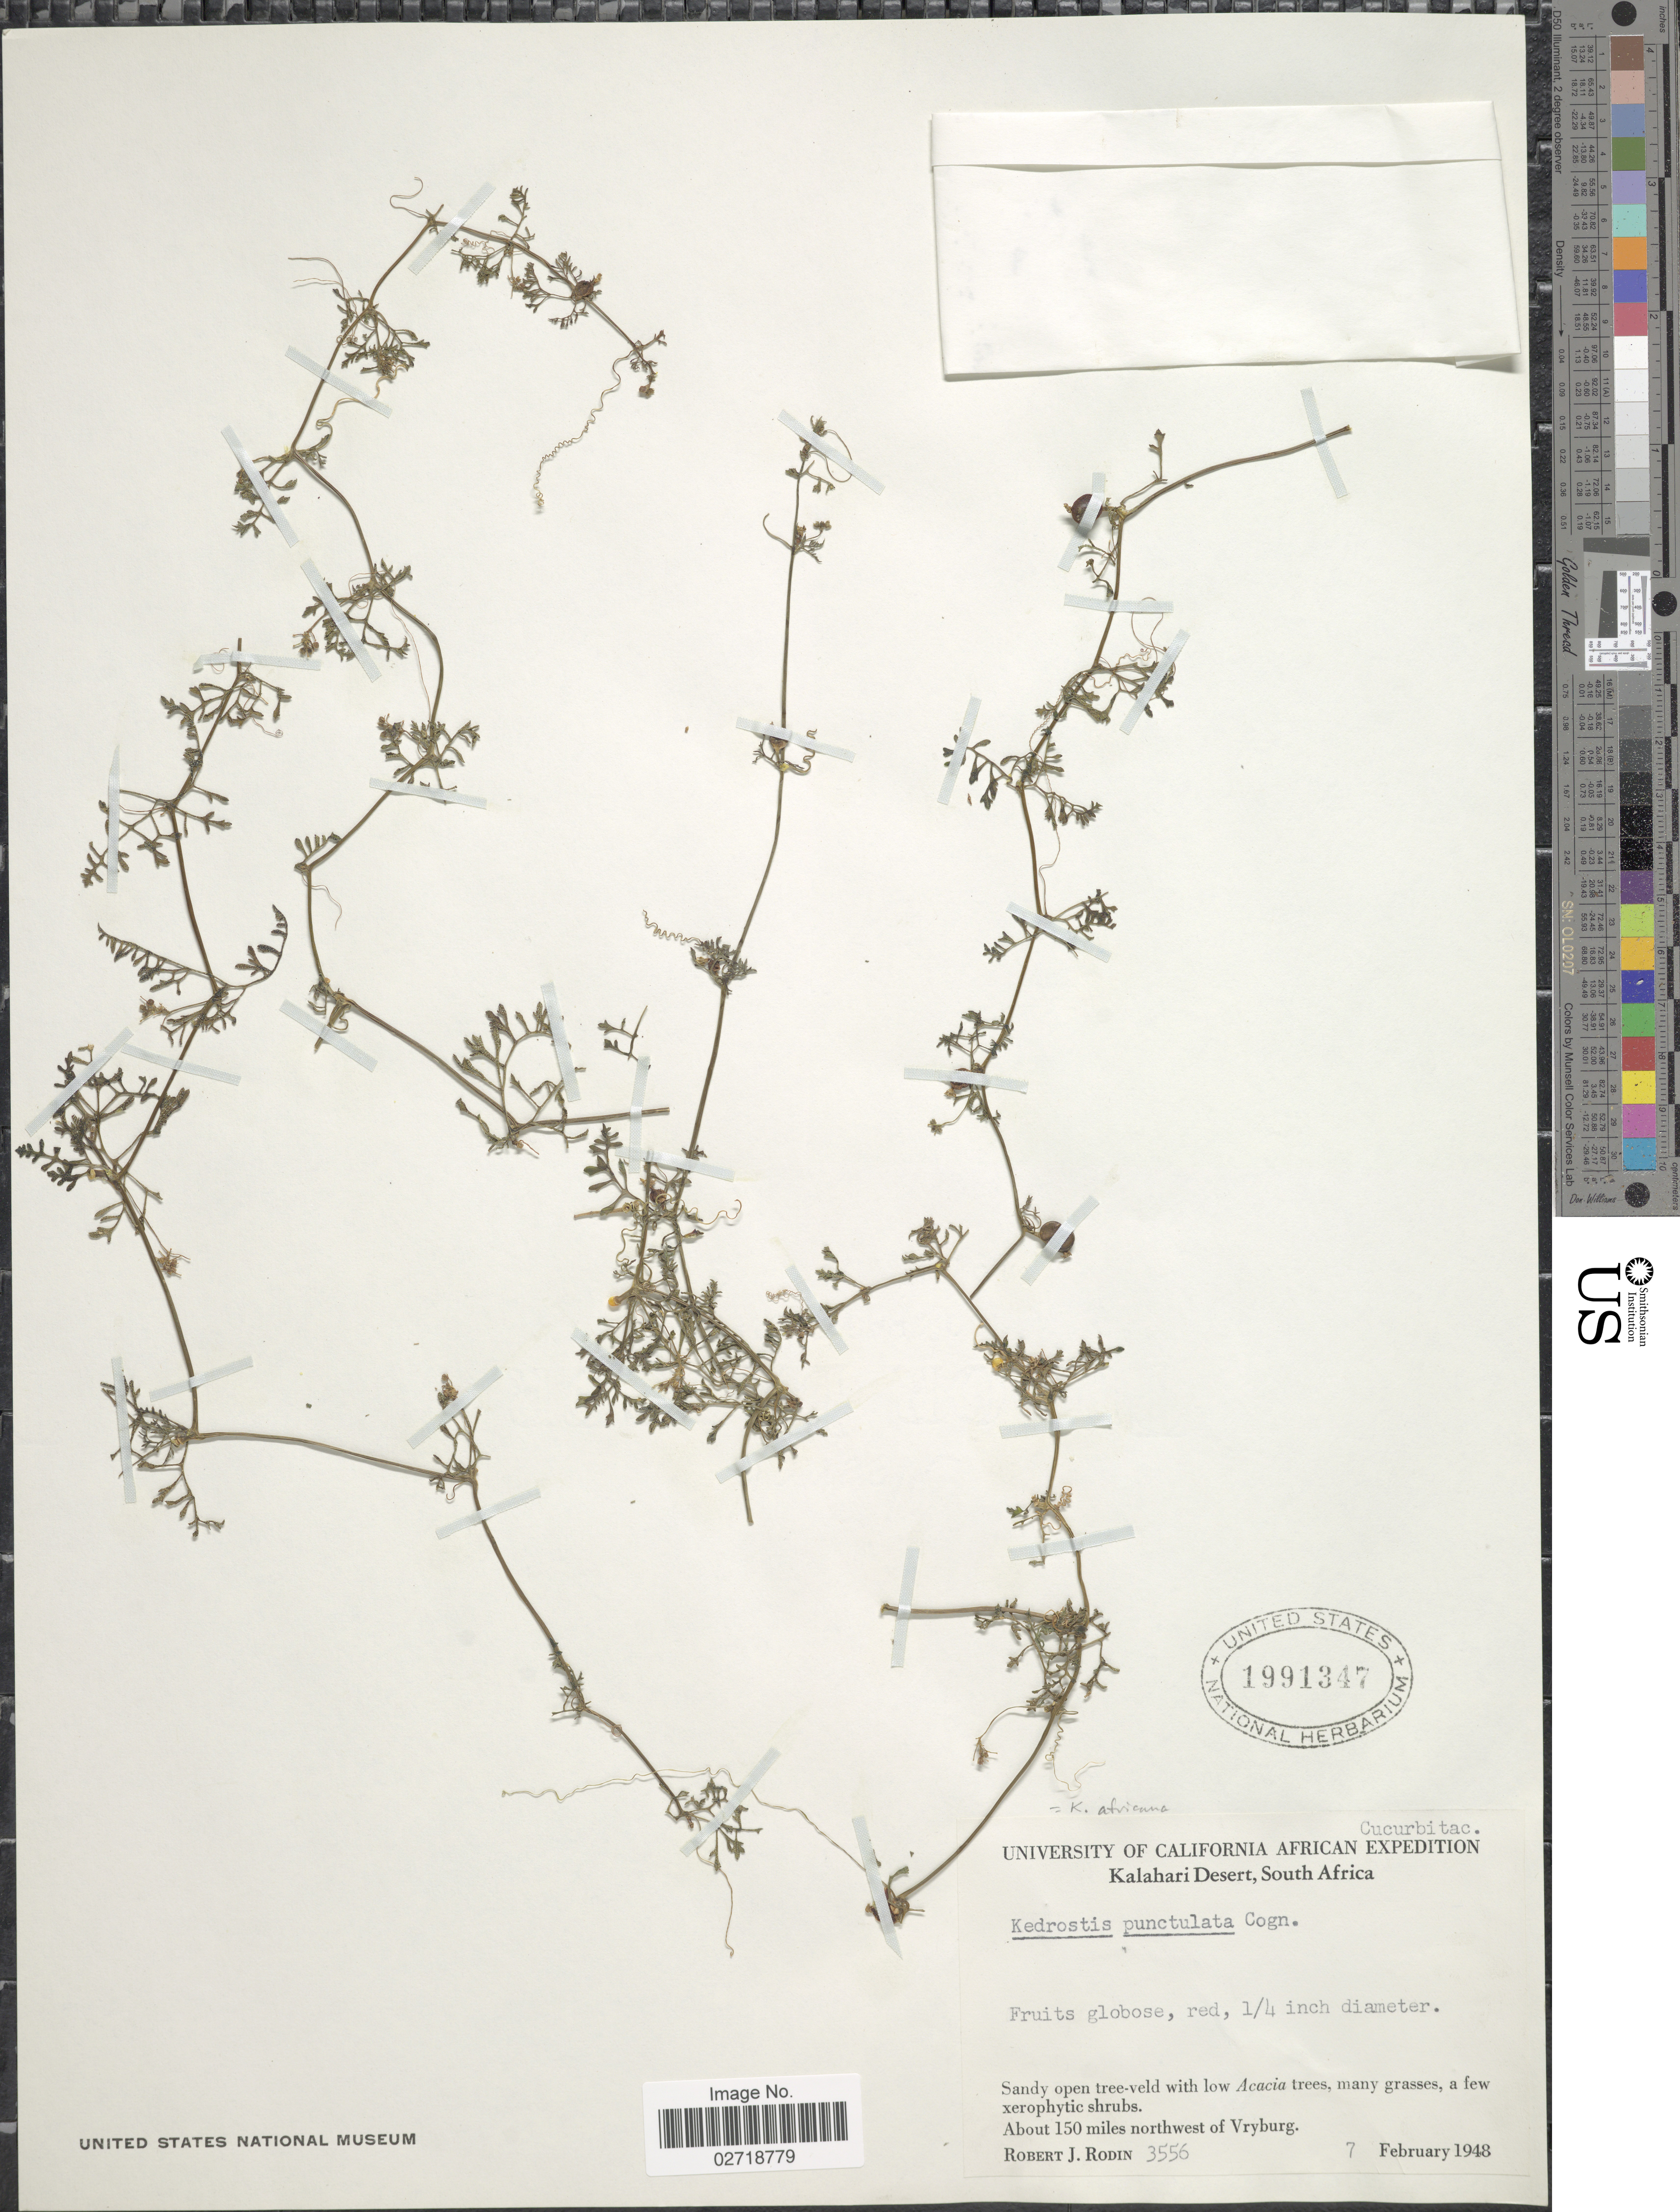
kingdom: Plantae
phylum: Tracheophyta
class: Magnoliopsida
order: Cucurbitales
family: Cucurbitaceae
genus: Kedrostis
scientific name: Kedrostis africana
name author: (L.) Cogn.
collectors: R. J. Rodin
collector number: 3556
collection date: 1948-02-07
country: South Africa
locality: Kalahari Desert. About 150 miles northwest of Vryburg.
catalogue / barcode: US 1991347